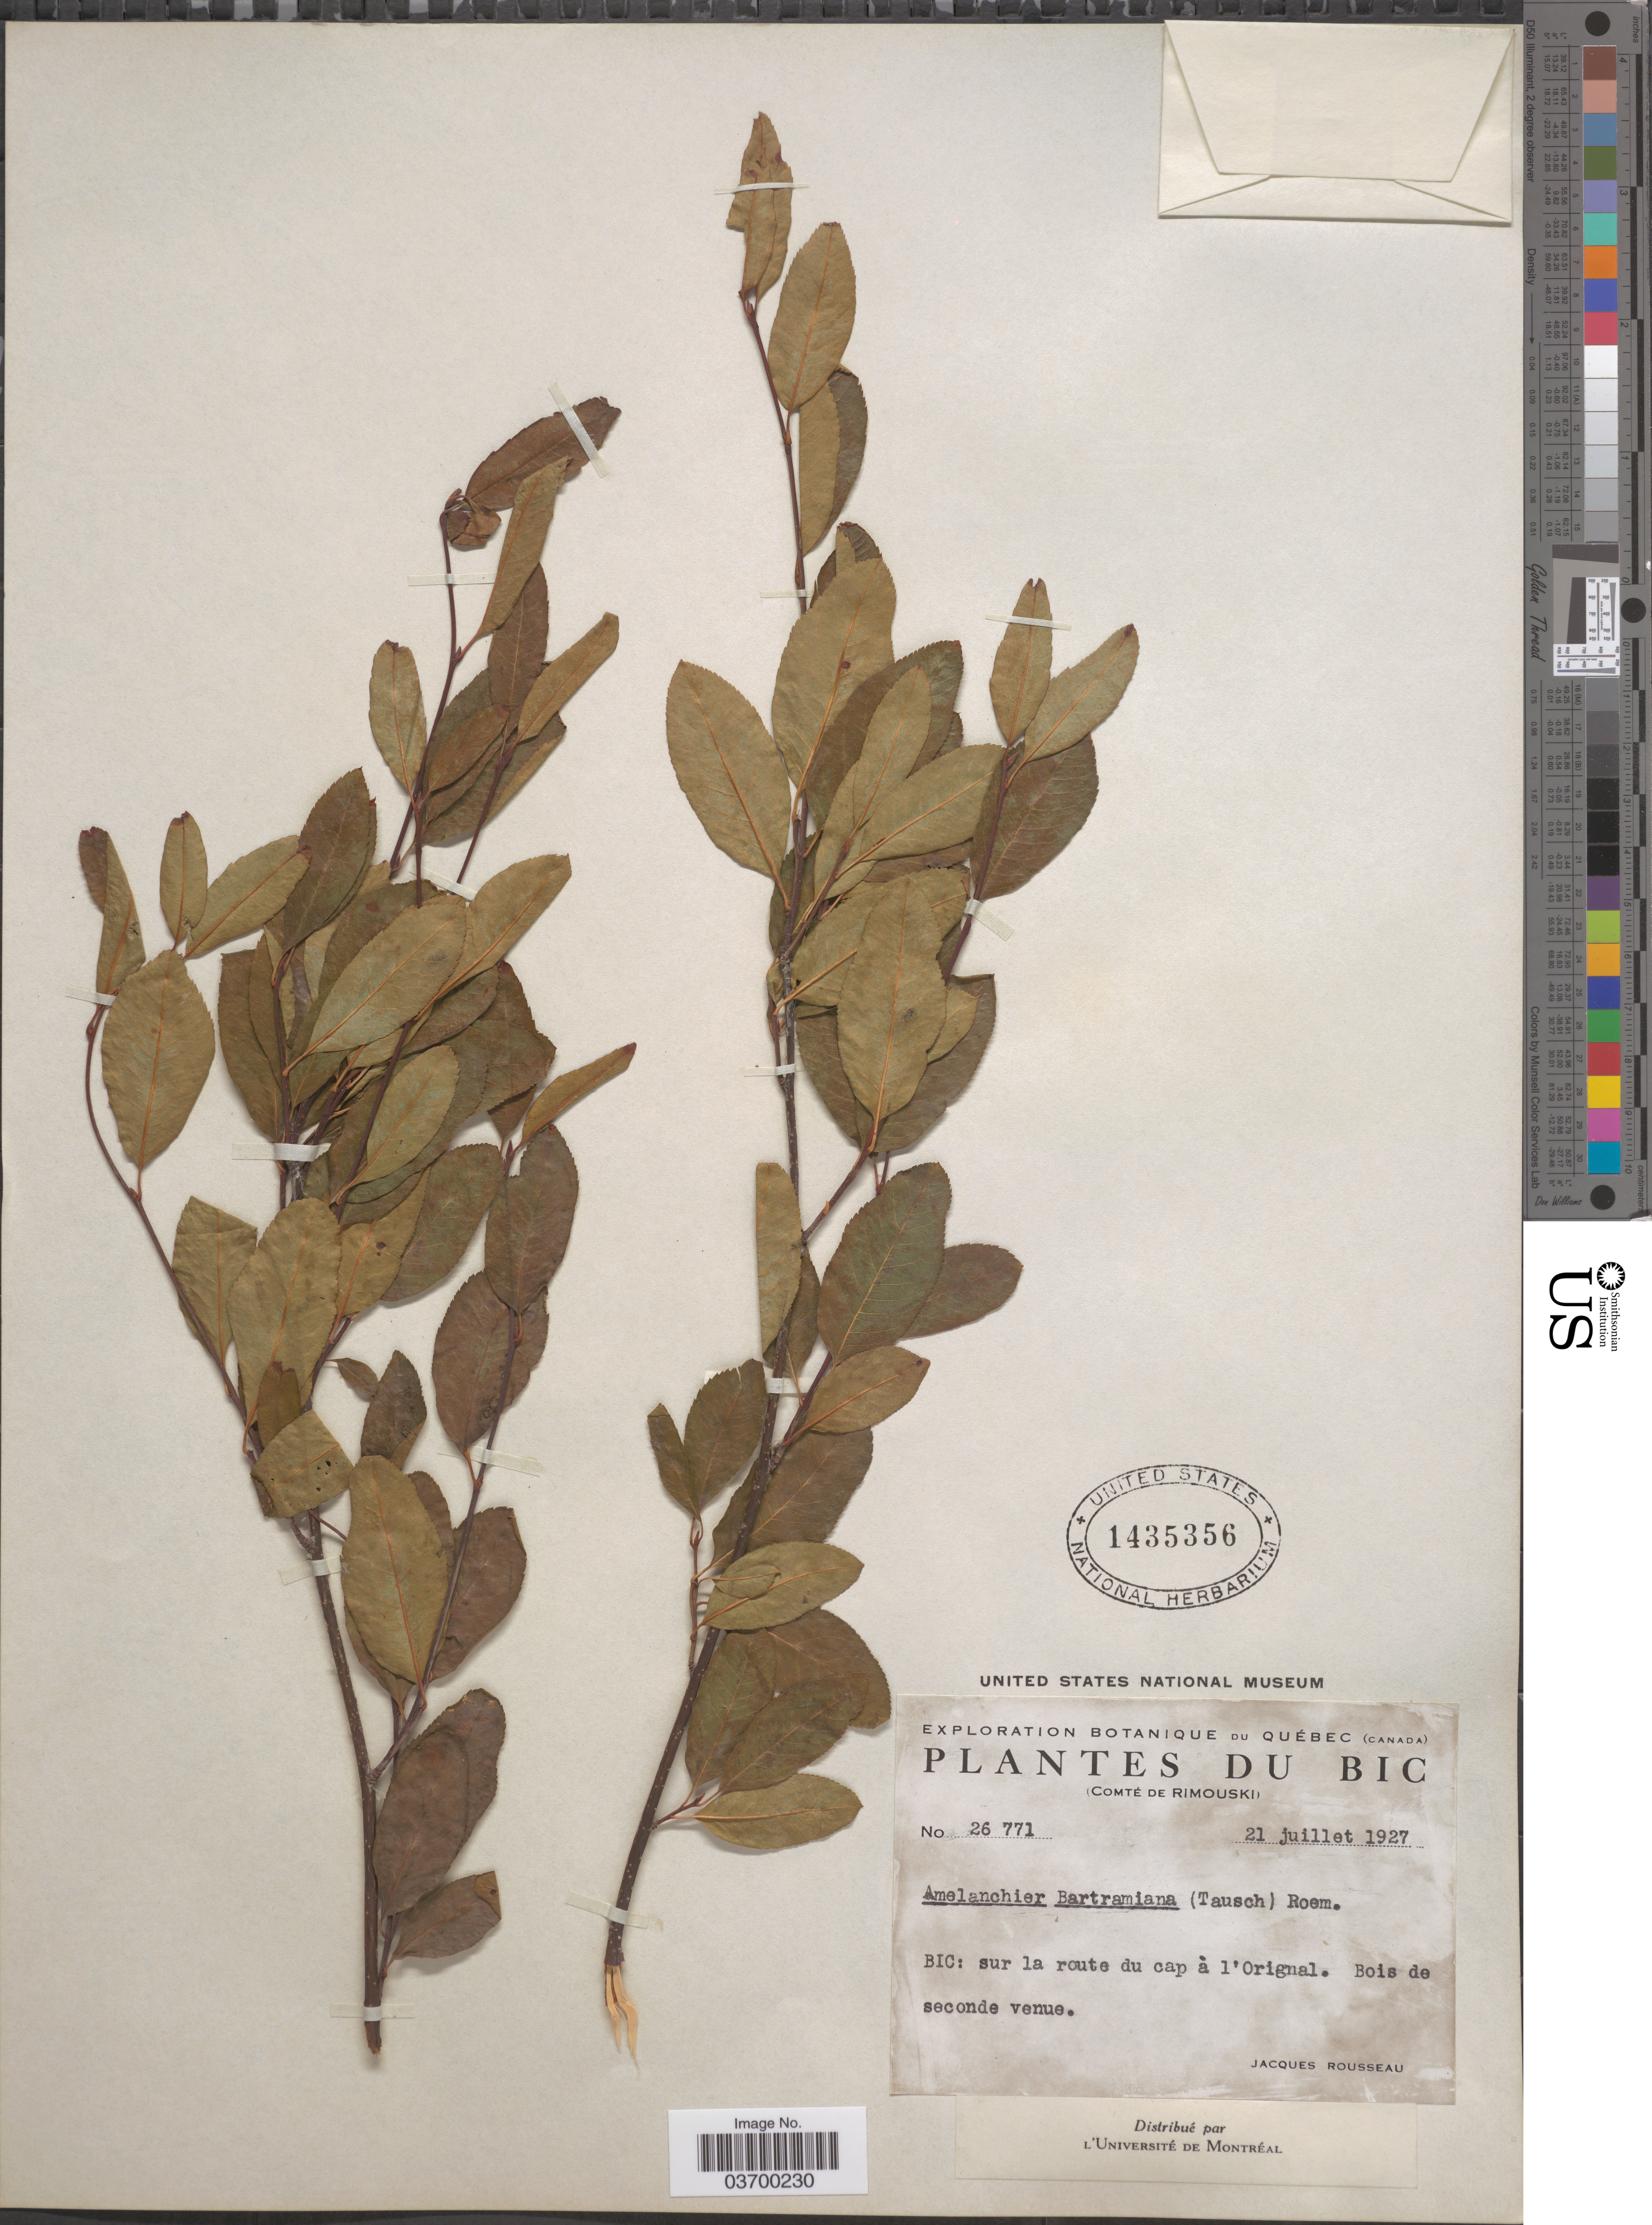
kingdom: Plantae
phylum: Tracheophyta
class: Magnoliopsida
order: Rosales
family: Rosaceae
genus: Amelanchier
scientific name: Amelanchier bartramiana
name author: (Tausch) M. Roem.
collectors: J. Rousseau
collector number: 26771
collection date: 1927-07-21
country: Canada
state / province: Quebec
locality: Bic. (Comté de Rimouski). BIC: sur la route du cap à l'Orignal.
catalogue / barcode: US 1435356